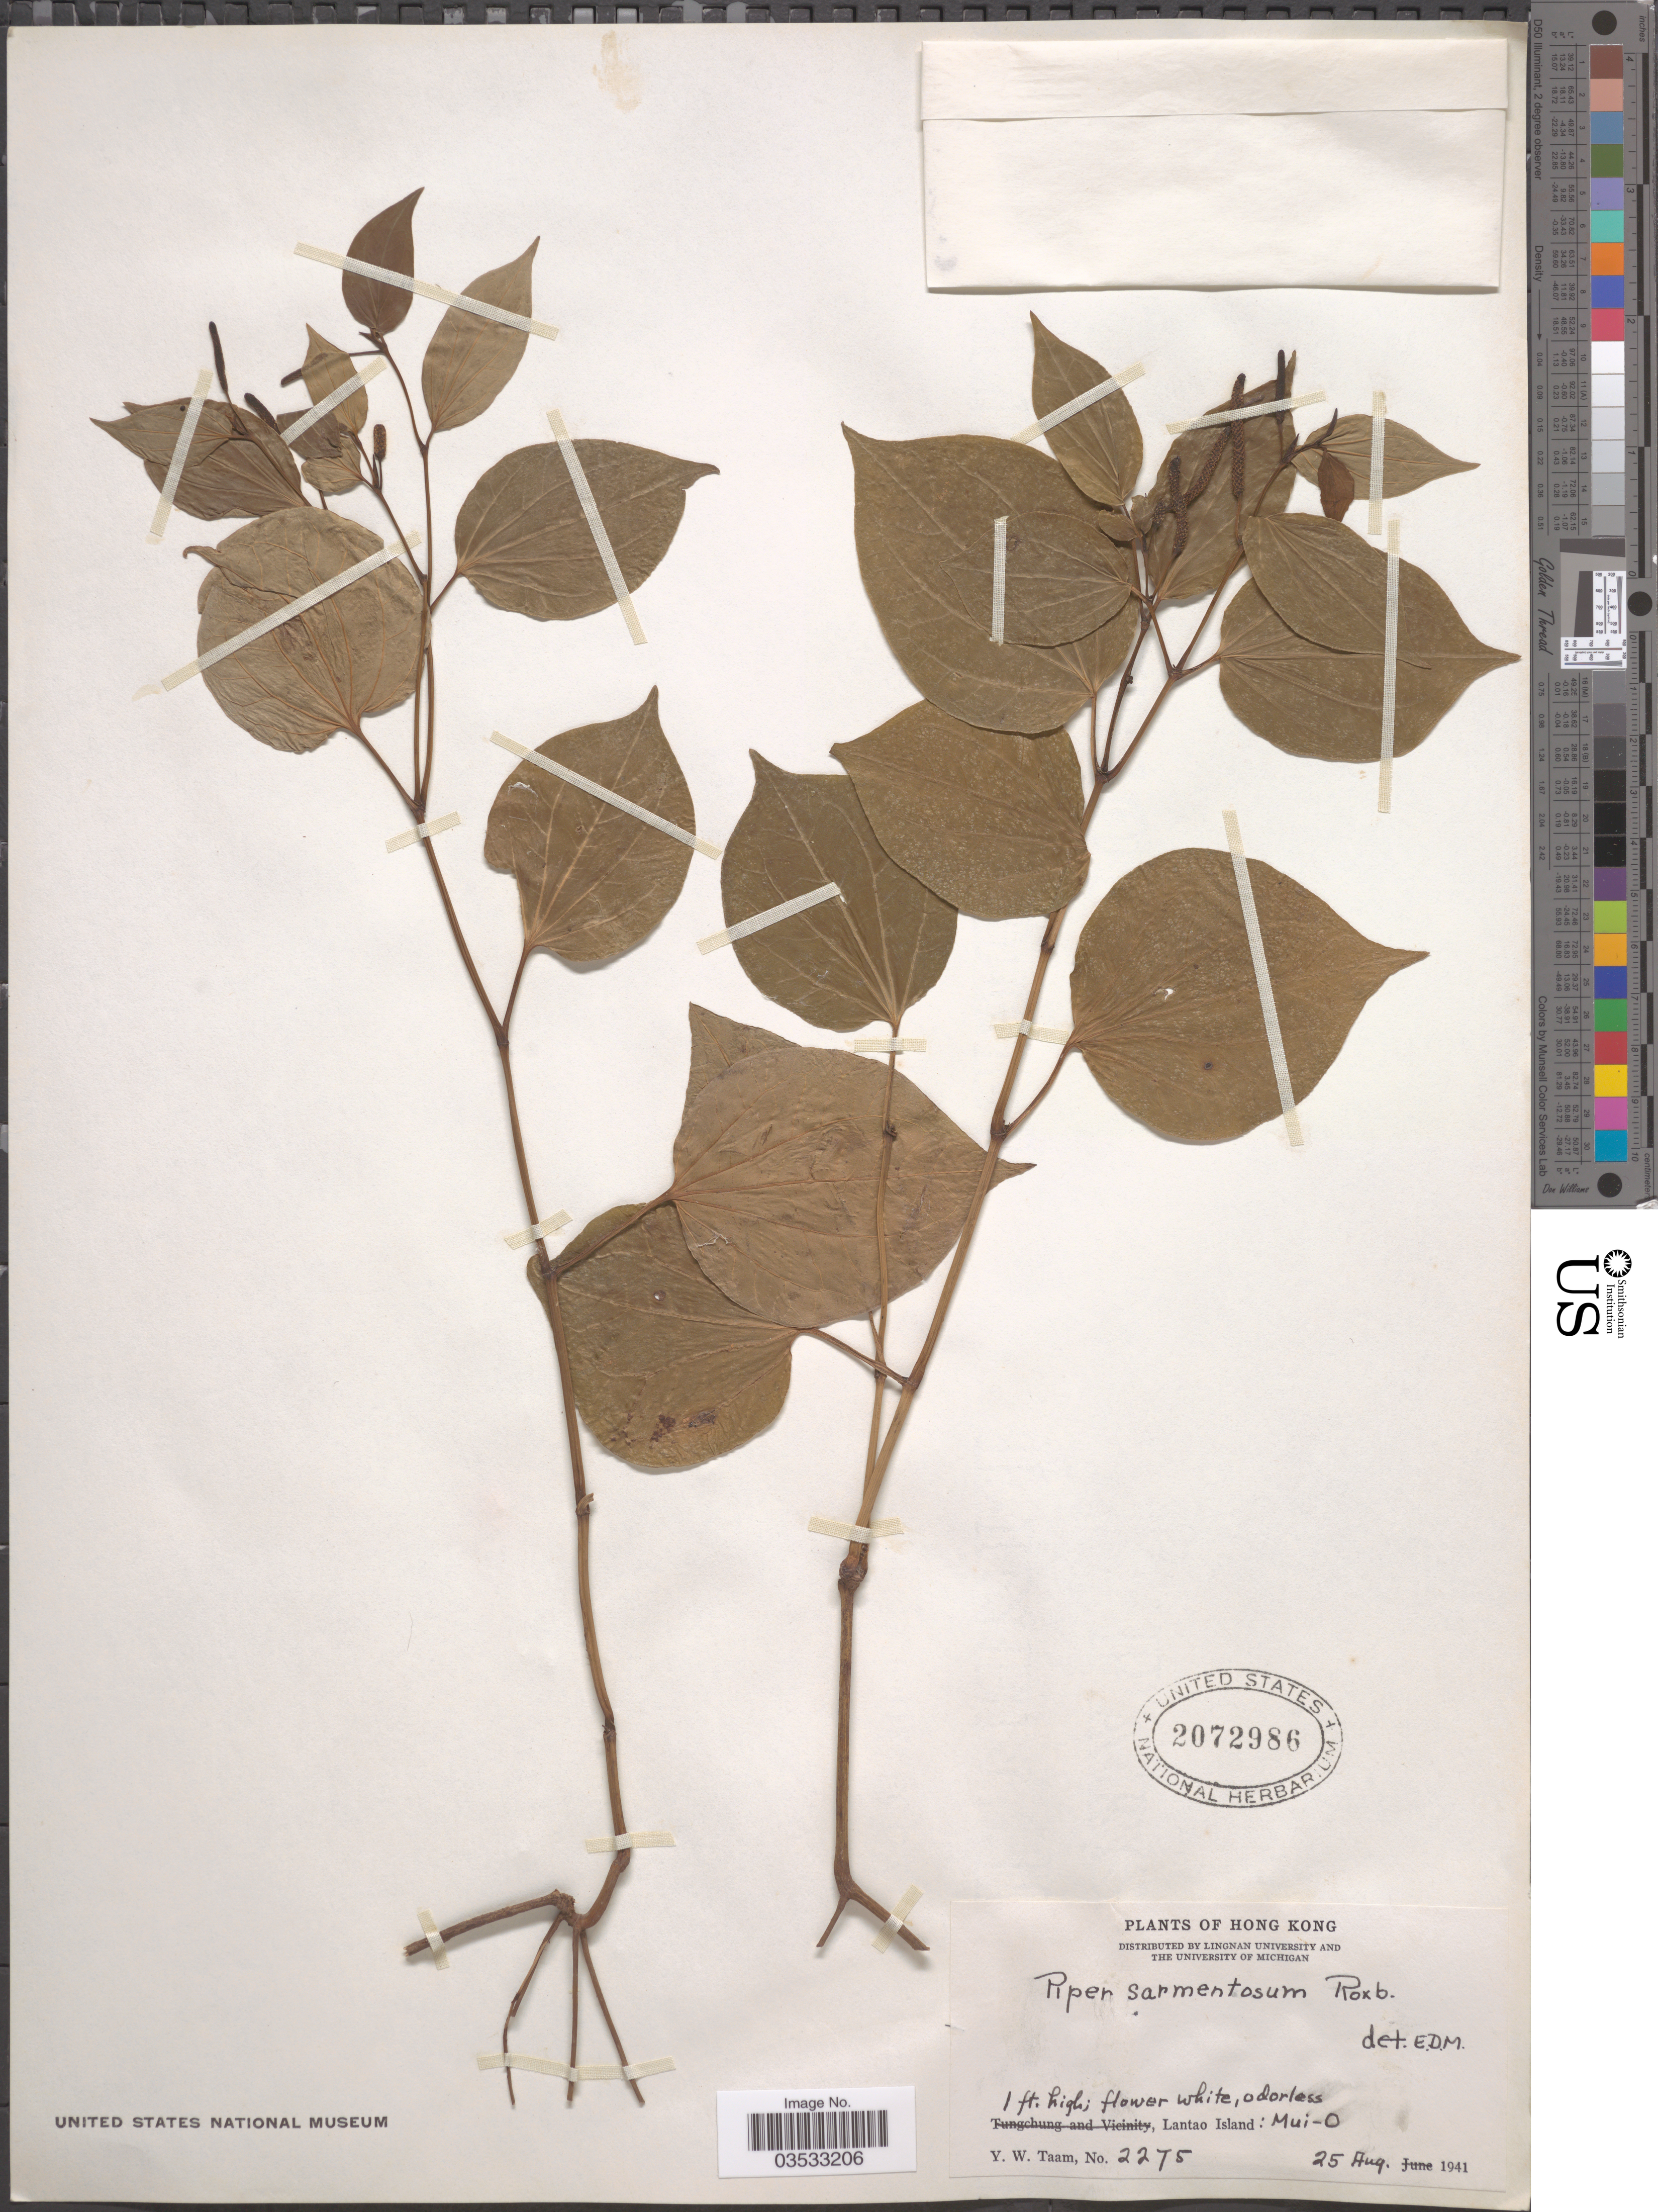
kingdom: Plantae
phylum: Tracheophyta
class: Magnoliopsida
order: Piperales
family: Piperaceae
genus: Piper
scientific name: Piper sarmentosum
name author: Roxb.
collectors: Y. W. Taam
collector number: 2275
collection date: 1941-08-25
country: China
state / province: Hong Kong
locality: Lantao Island: Mui-O.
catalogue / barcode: US 2072986